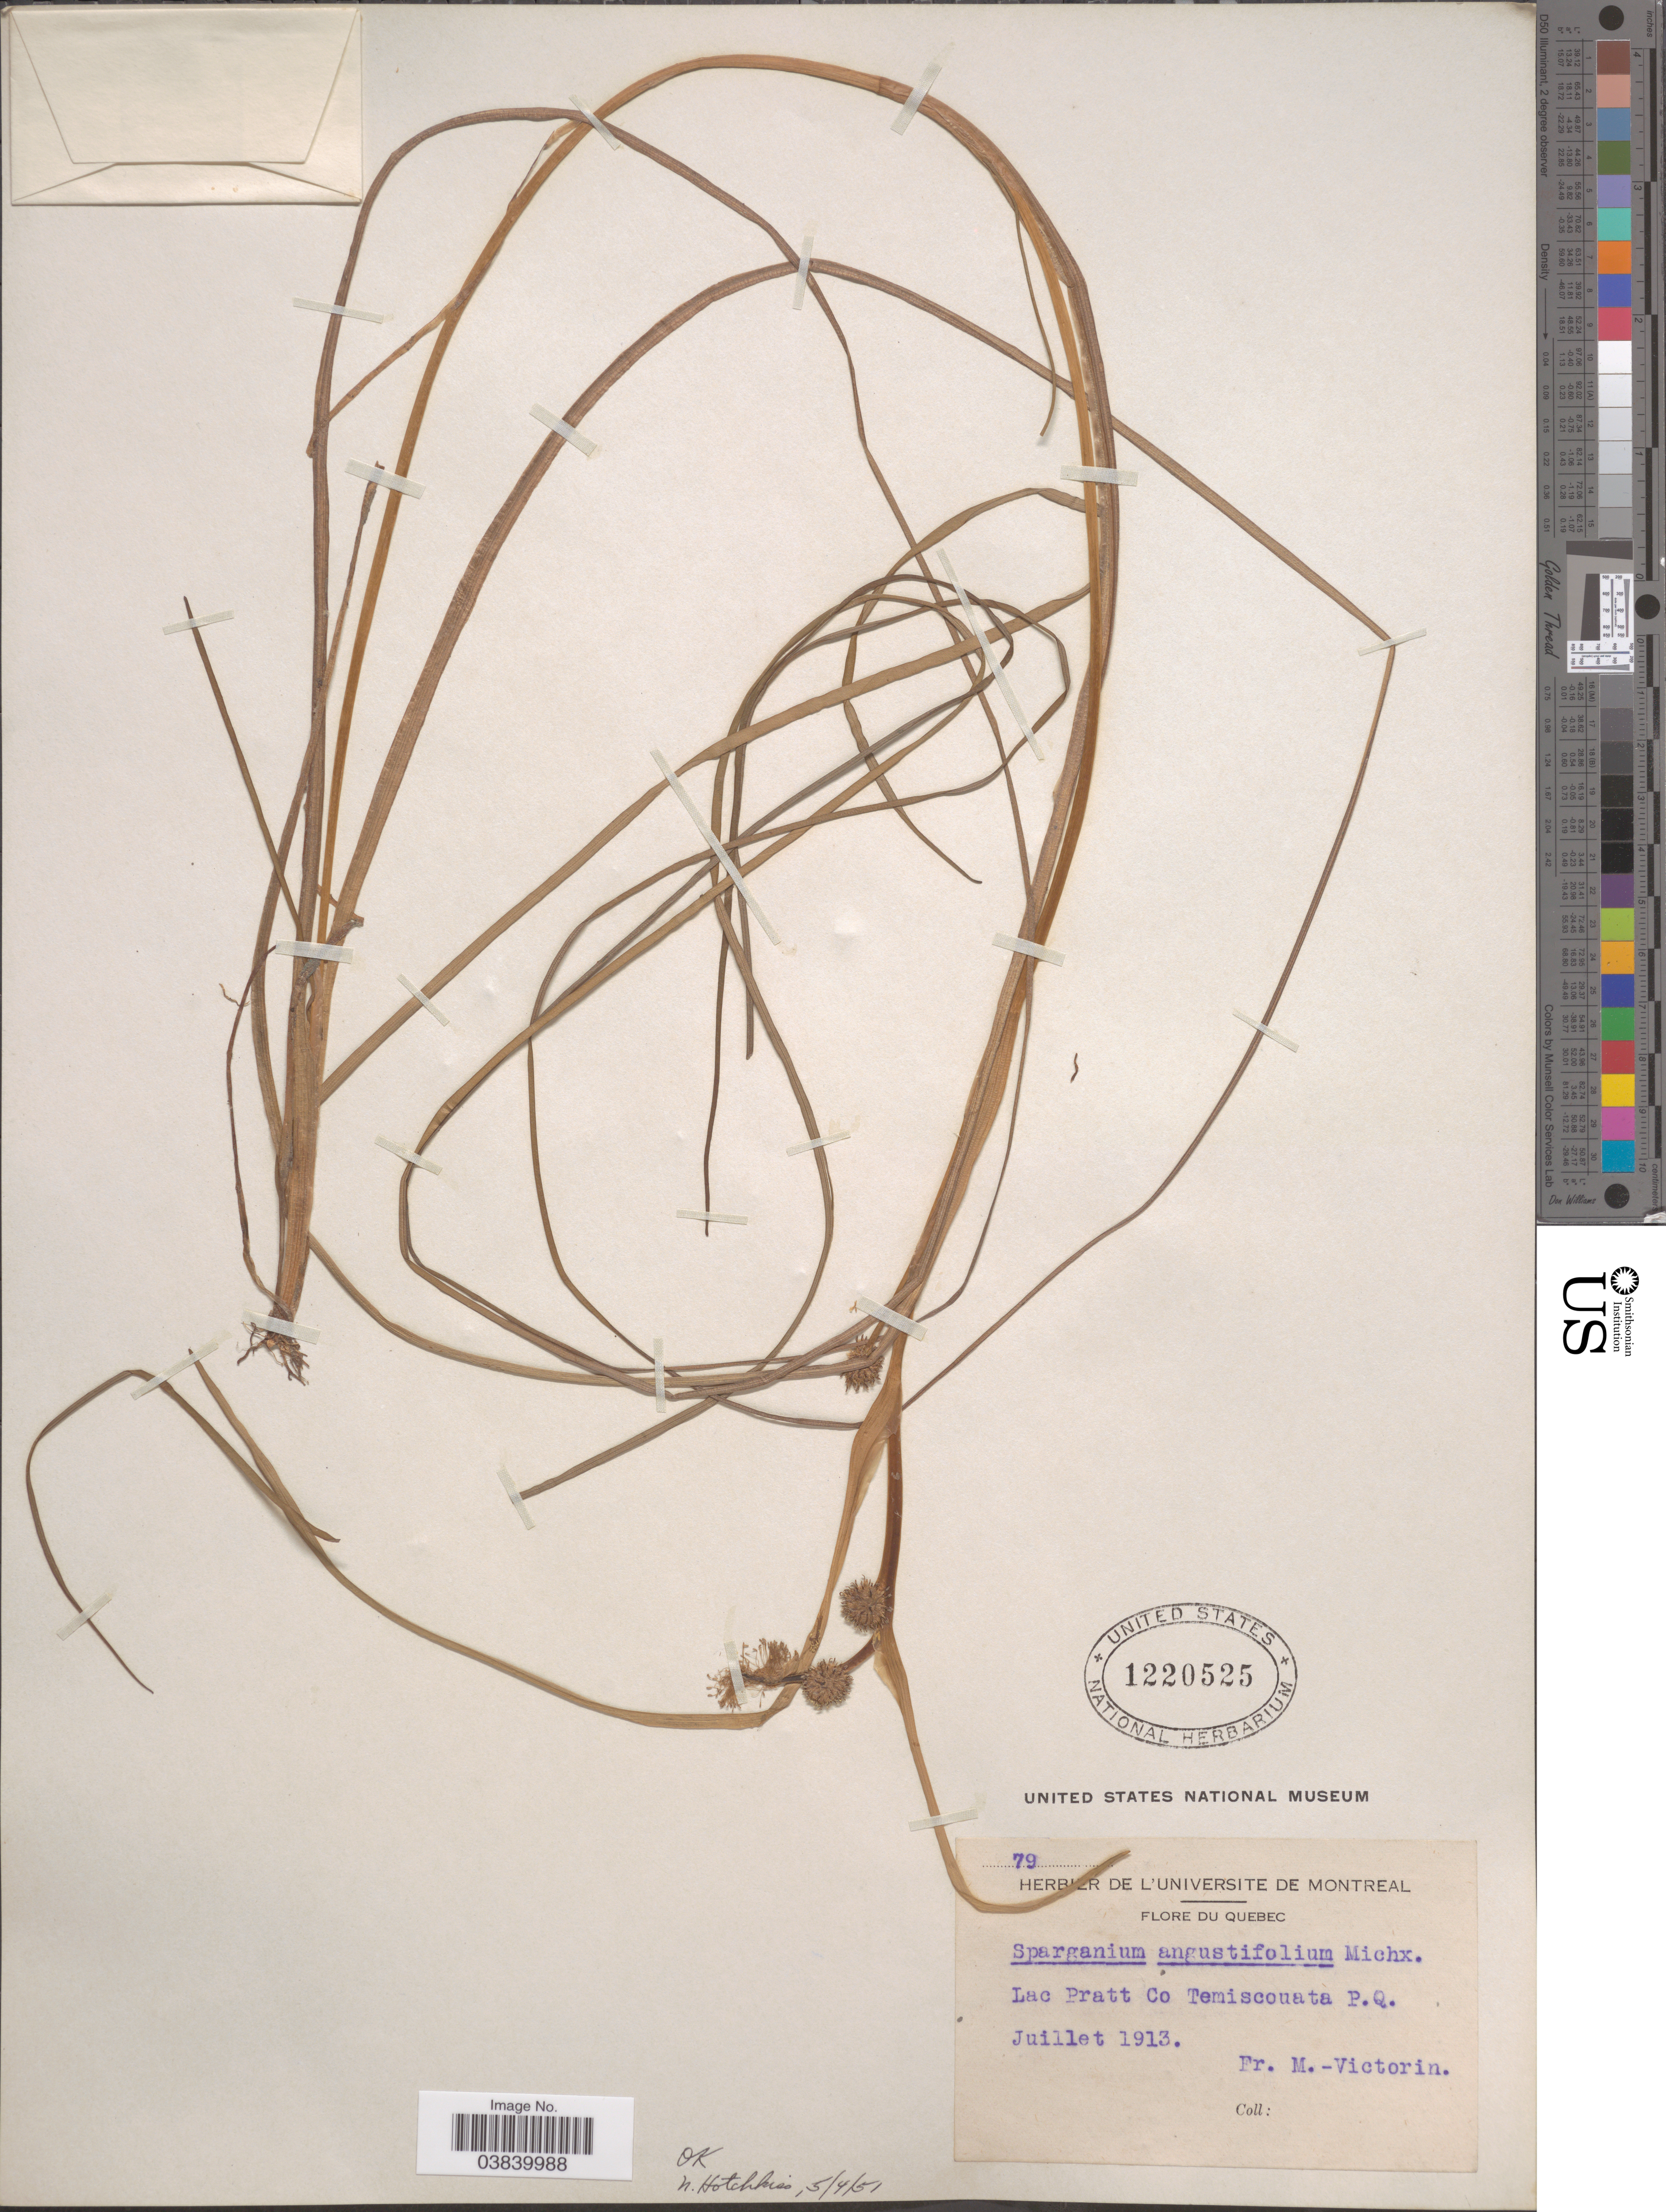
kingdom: Plantae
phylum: Tracheophyta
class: Liliopsida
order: Poales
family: Typhaceae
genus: Sparganium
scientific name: Sparganium angustifolium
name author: Michx.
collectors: Fr. Marie-Victorin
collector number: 79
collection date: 1913-07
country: Canada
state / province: Quebec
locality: Lac Pratt Co Temiscouata P.Q.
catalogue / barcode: US 1220525